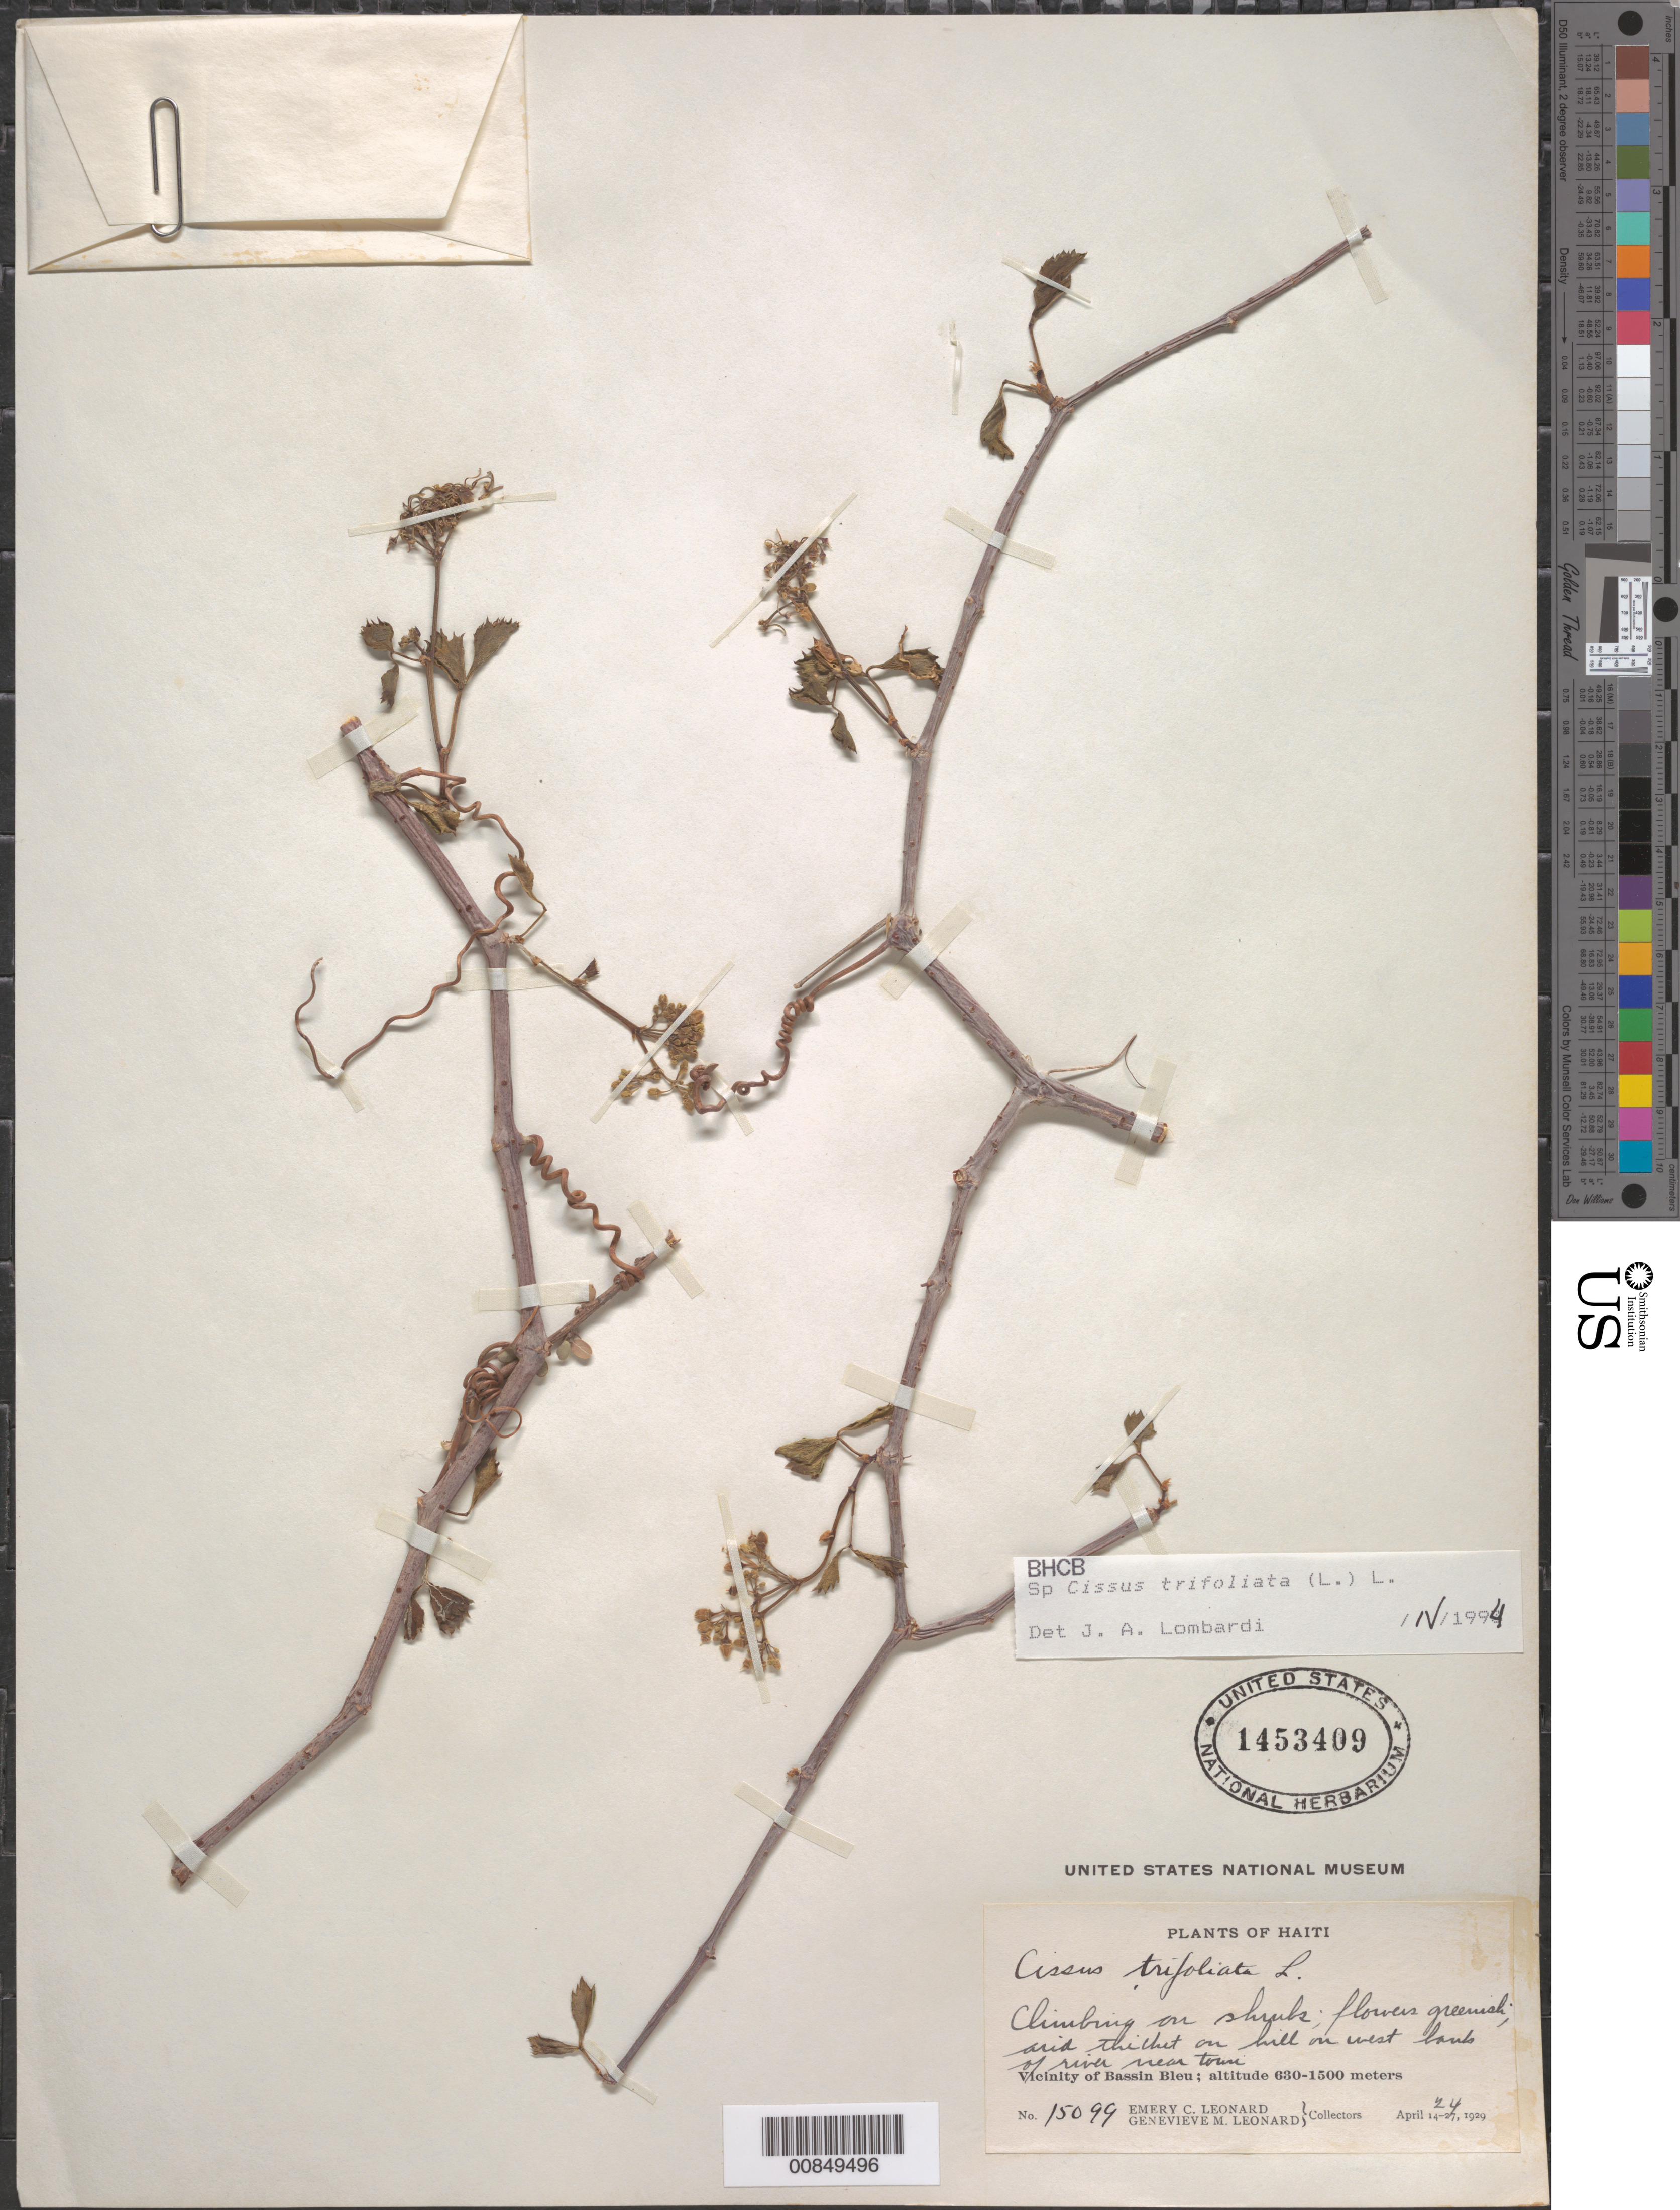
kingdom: Plantae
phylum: Tracheophyta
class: Magnoliopsida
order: Vitales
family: Vitaceae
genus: Cissus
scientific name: Cissus trifoliata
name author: (L.) L.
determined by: Lombardi, Julio A.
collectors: E. C. Leonard & G. M. Leonard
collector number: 15099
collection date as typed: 24 Apr 1929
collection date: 1929-04-24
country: Haiti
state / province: Nord-Ouest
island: Hispaniola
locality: Vicinity of Bassin Bleu, west bank of river near town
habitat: On shrubs in arid thickets on hill on river bank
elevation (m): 630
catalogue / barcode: US 1453409